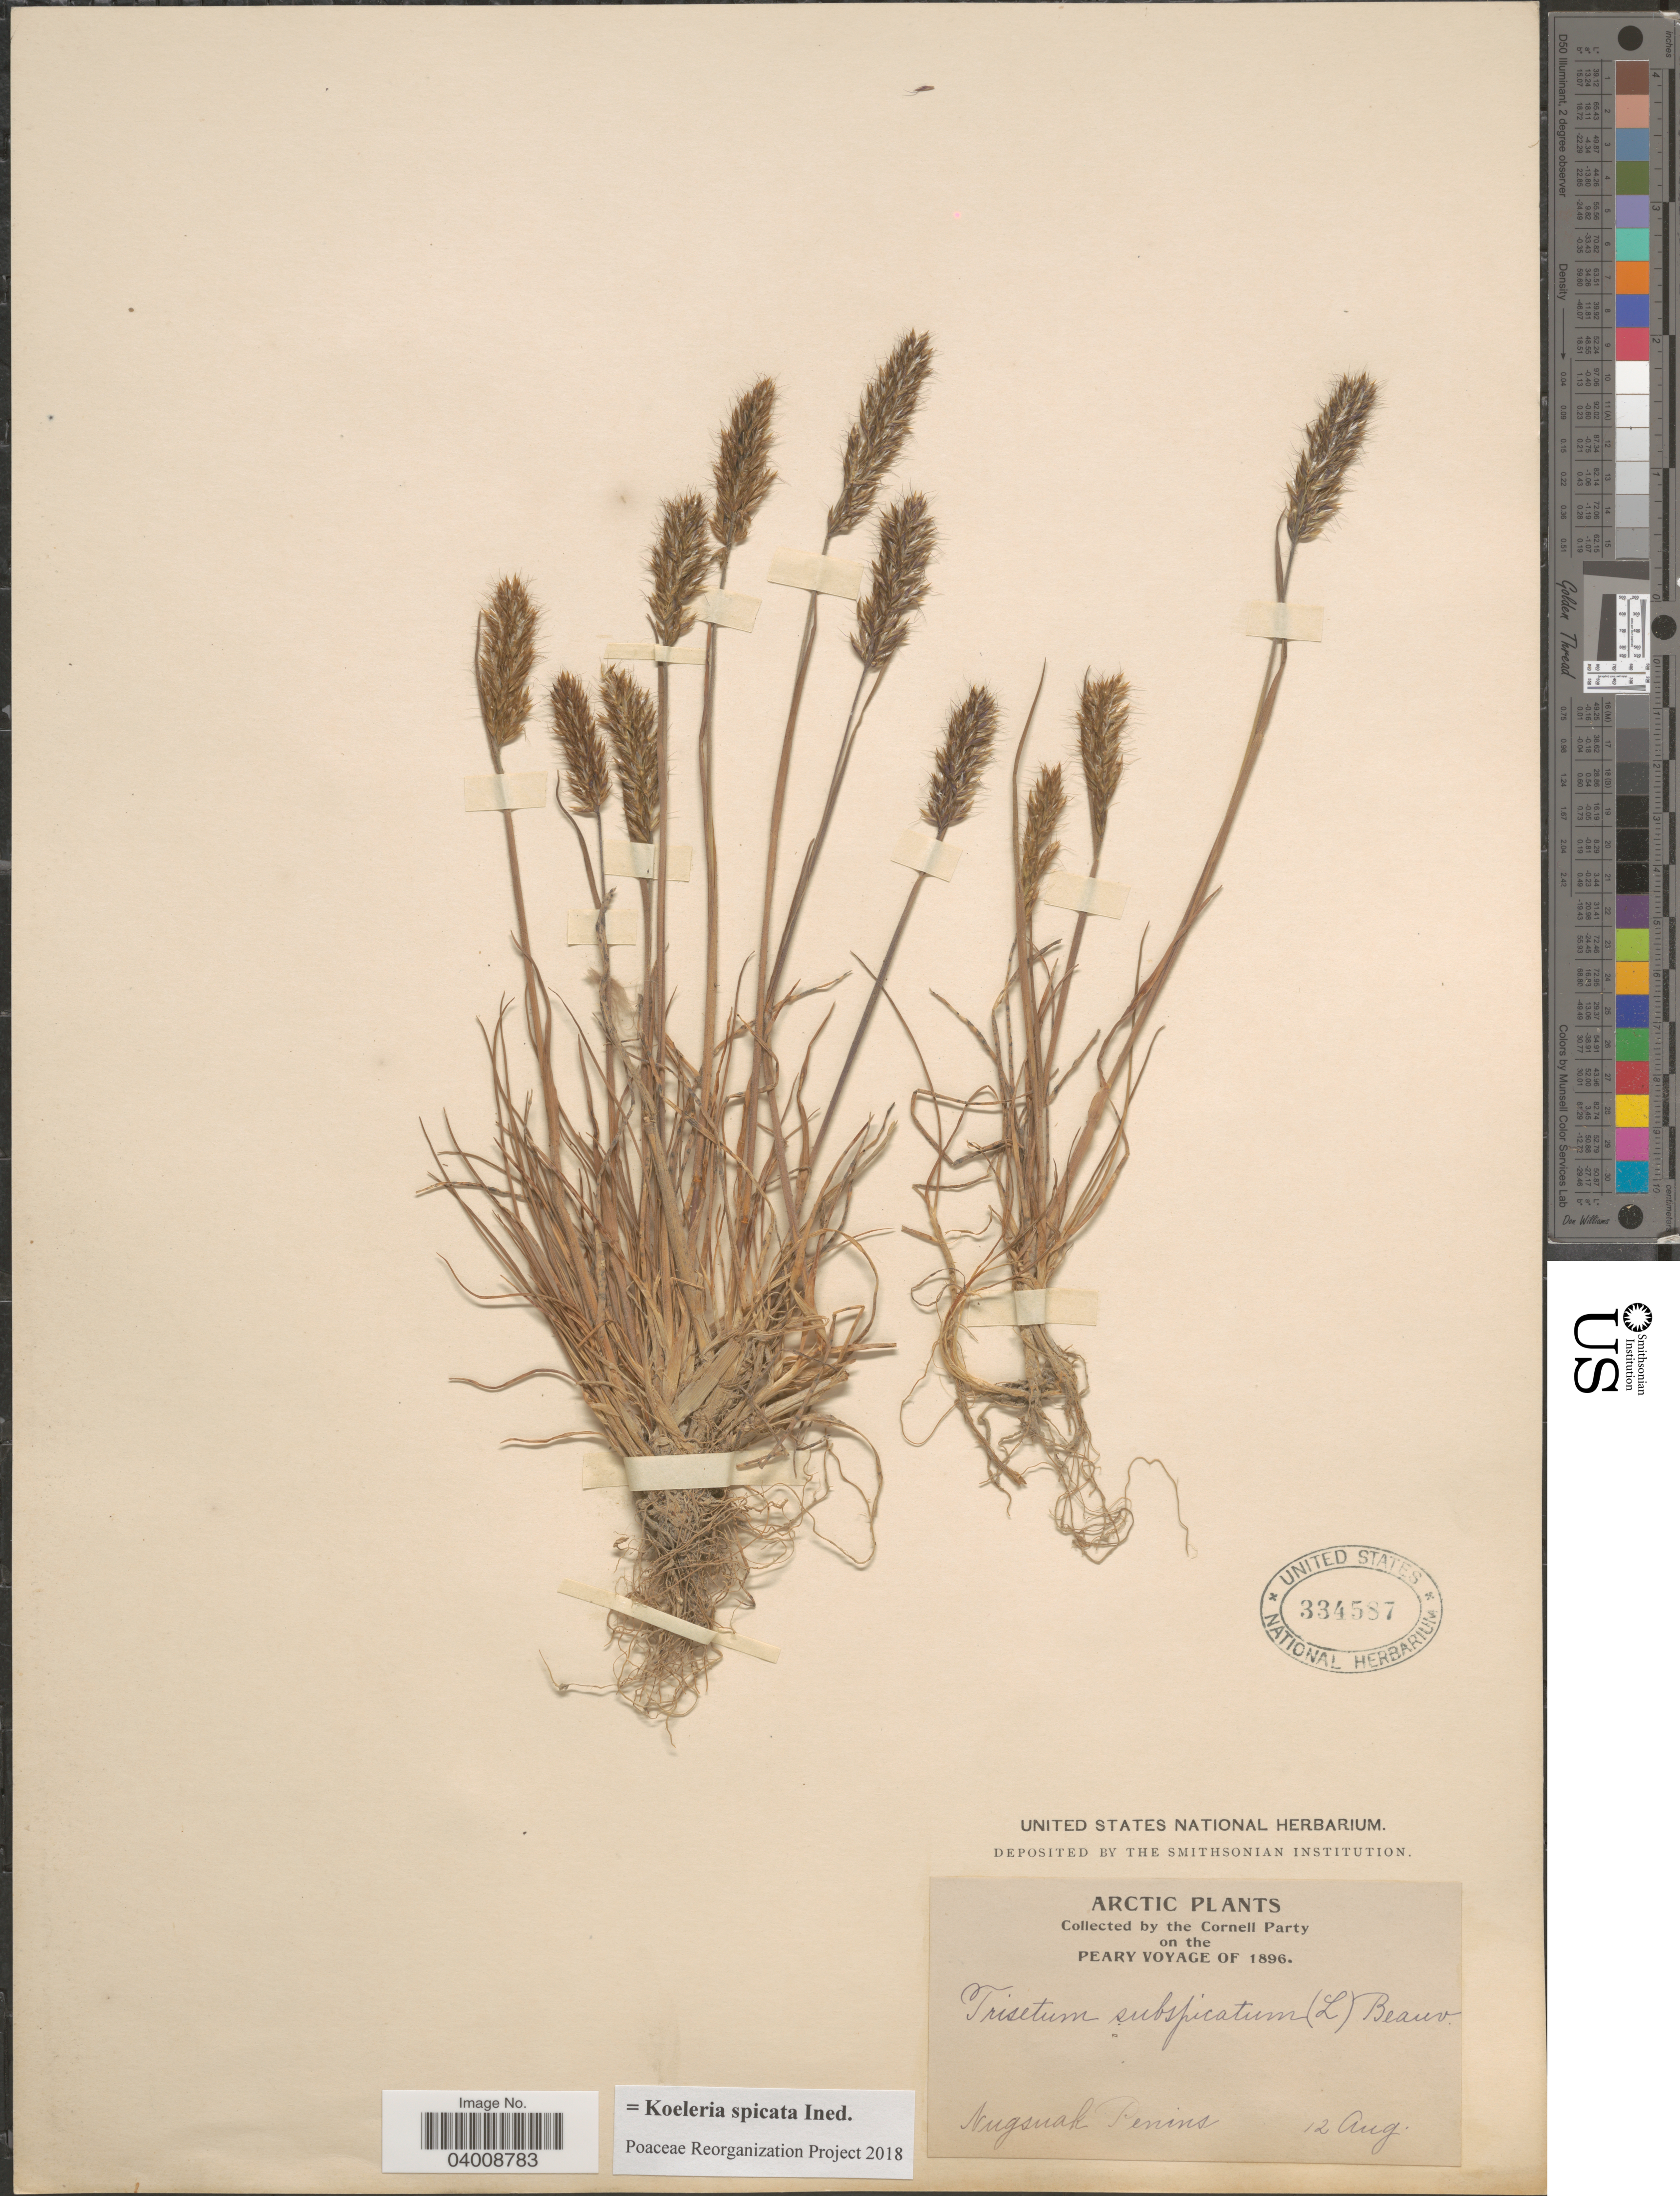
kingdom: Plantae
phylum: Tracheophyta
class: Liliopsida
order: Poales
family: Poaceae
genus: Koeleria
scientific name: Koeleria spicata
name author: (L.) Barberá et al.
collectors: Cornell Party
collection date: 1896-08-12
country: Greenland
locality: Arctic. Nugsuak Penins.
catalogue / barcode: US 334587